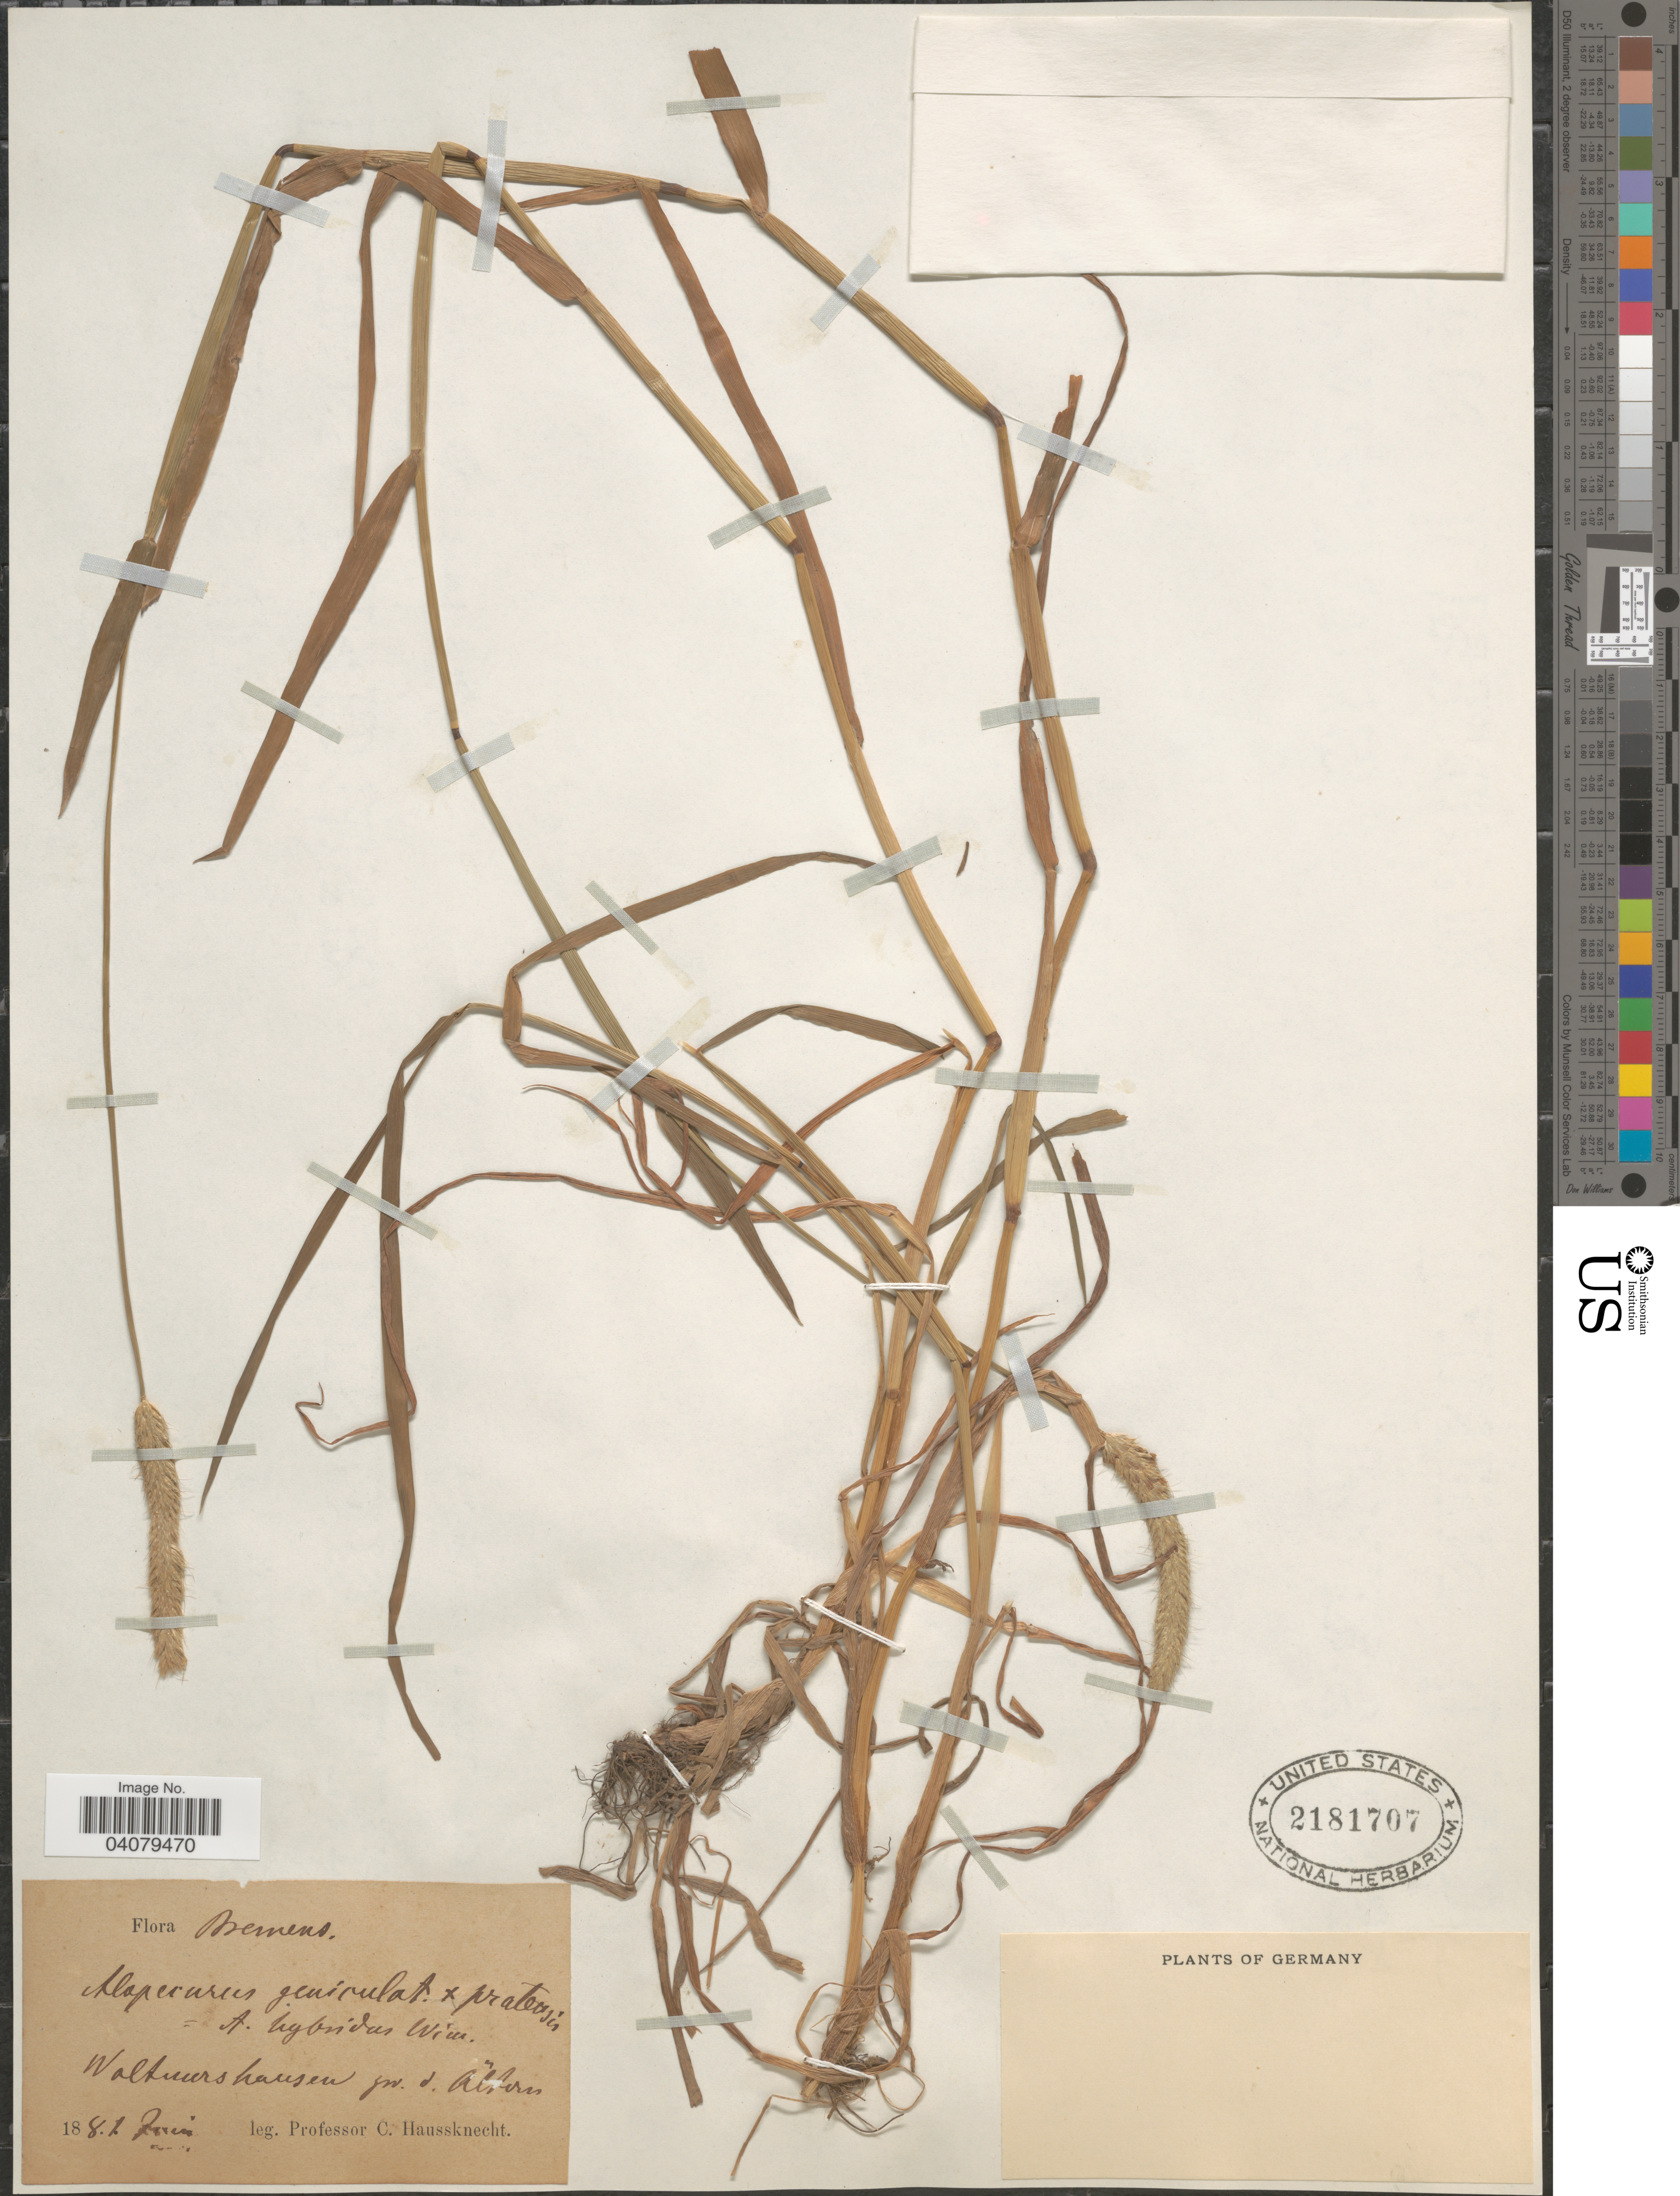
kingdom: Plantae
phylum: Tracheophyta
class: Liliopsida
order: Poales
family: Poaceae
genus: Alopecurus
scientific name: Alopecurus geniculatus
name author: L.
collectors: C. Haussknecht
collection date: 1881-06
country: Germany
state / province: Bremen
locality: Bremens. Waltenurs hausen bei. d. Ãlbern.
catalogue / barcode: US 2181707